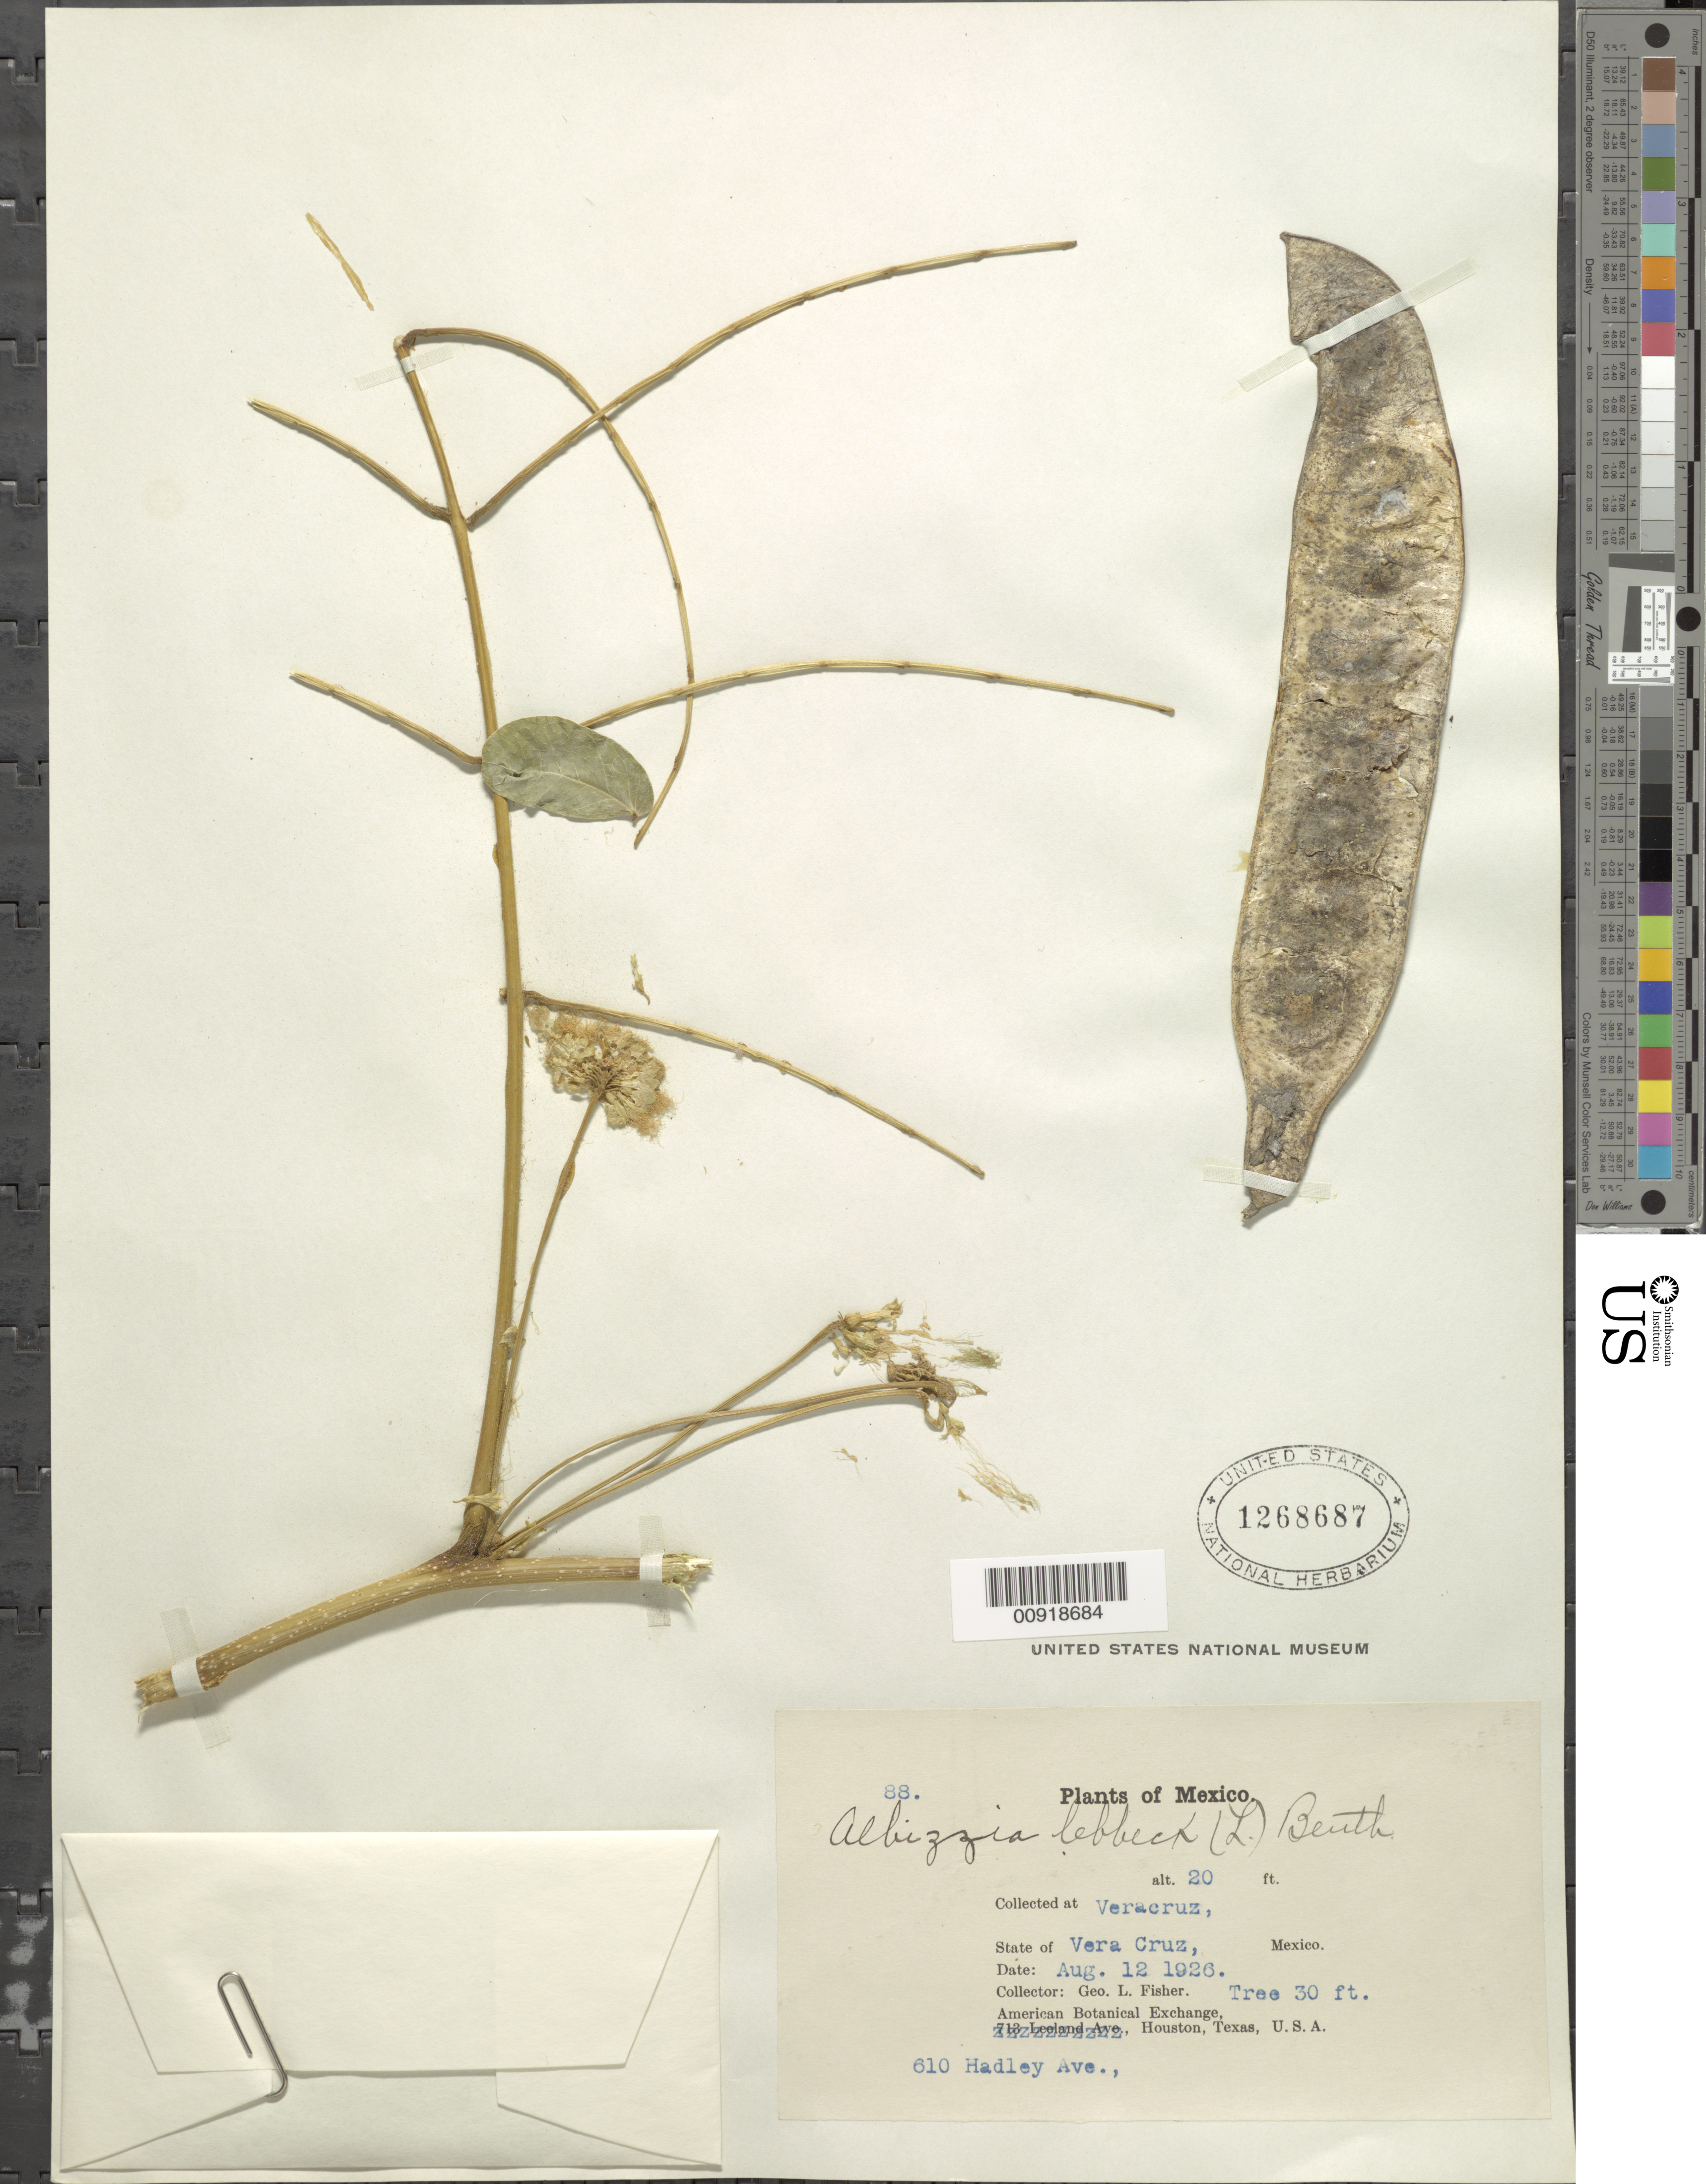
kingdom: Plantae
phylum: Tracheophyta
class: Magnoliopsida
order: Fabales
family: Fabaceae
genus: Albizia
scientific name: Albizia lebbeck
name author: (L.) Benth.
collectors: G. L. Fisher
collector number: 88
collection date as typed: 12 Aug 1926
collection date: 1926-08-12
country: Mexico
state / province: Veracruz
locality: Veracruz, State of Veracruz.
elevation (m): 6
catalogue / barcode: US 1268687